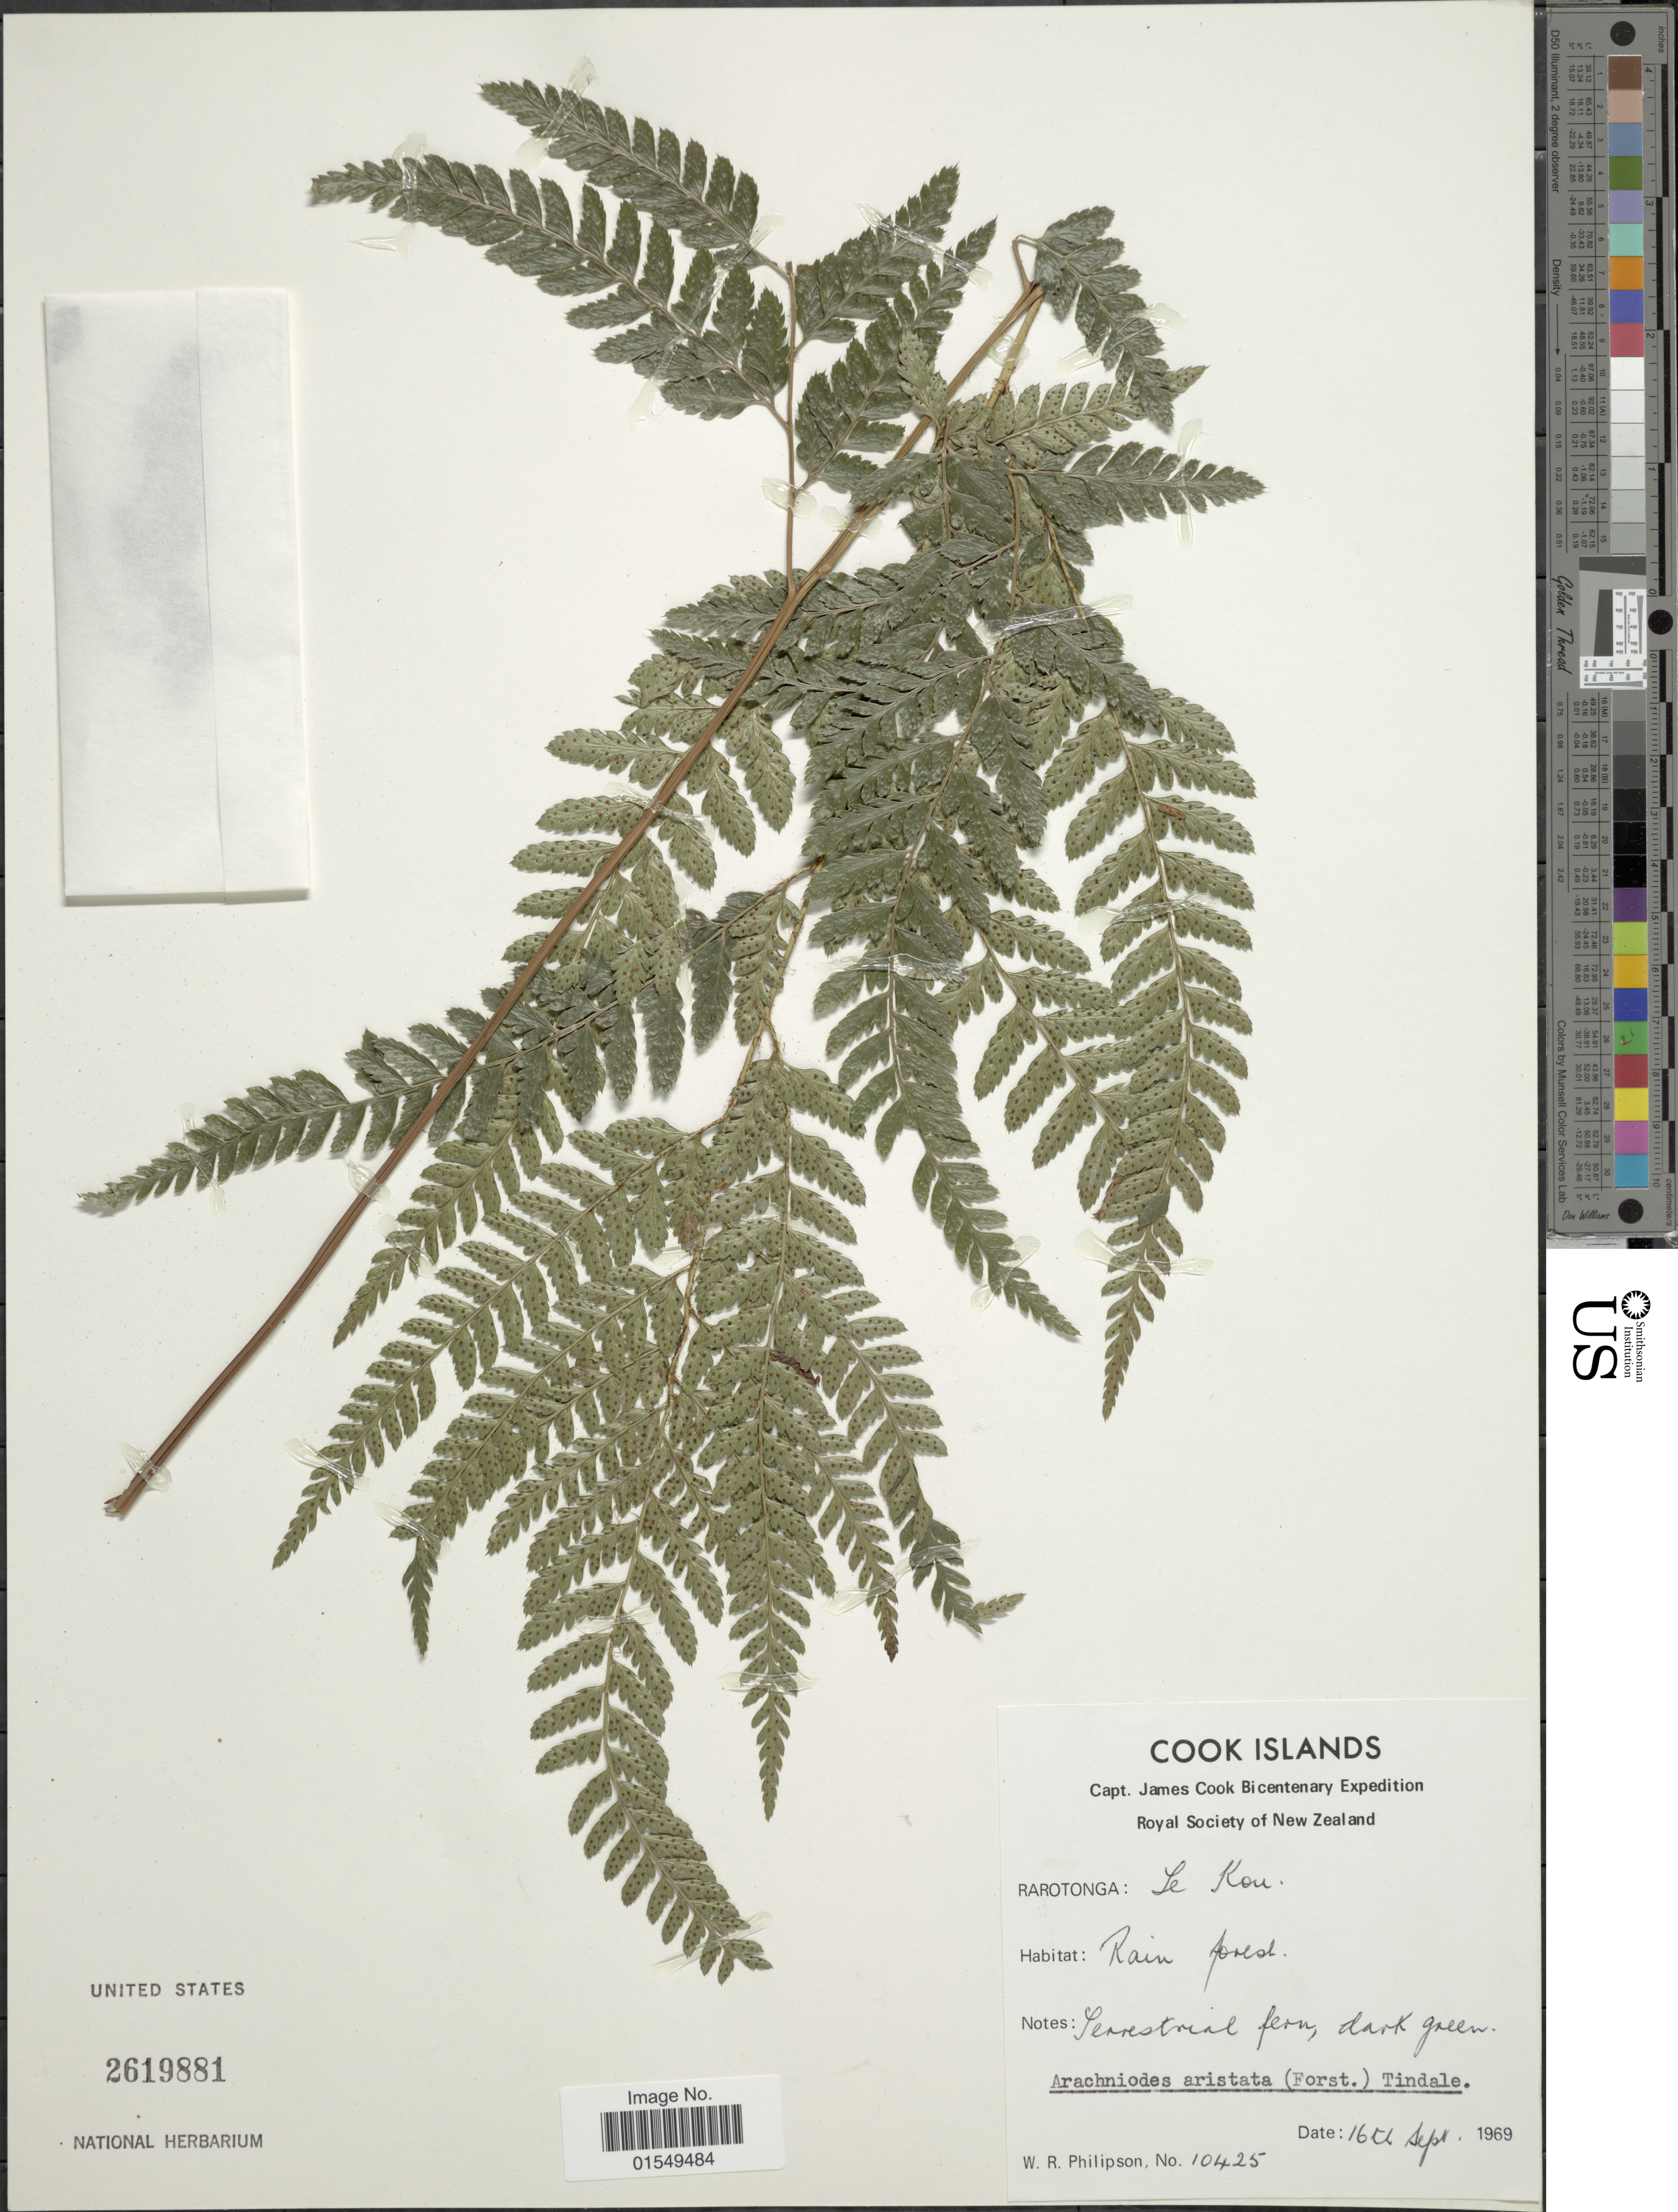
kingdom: Plantae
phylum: Tracheophyta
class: Polypodiopsida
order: Polypodiales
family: Dryopteridaceae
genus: Arachniodes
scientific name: Arachniodes aristata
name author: (G. Forst.) Tindale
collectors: W. R. Philipson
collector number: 10425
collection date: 1969-09-16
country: Cook Islands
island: Rarotonga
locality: Rarotonga: Le Kou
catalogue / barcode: US 2619881